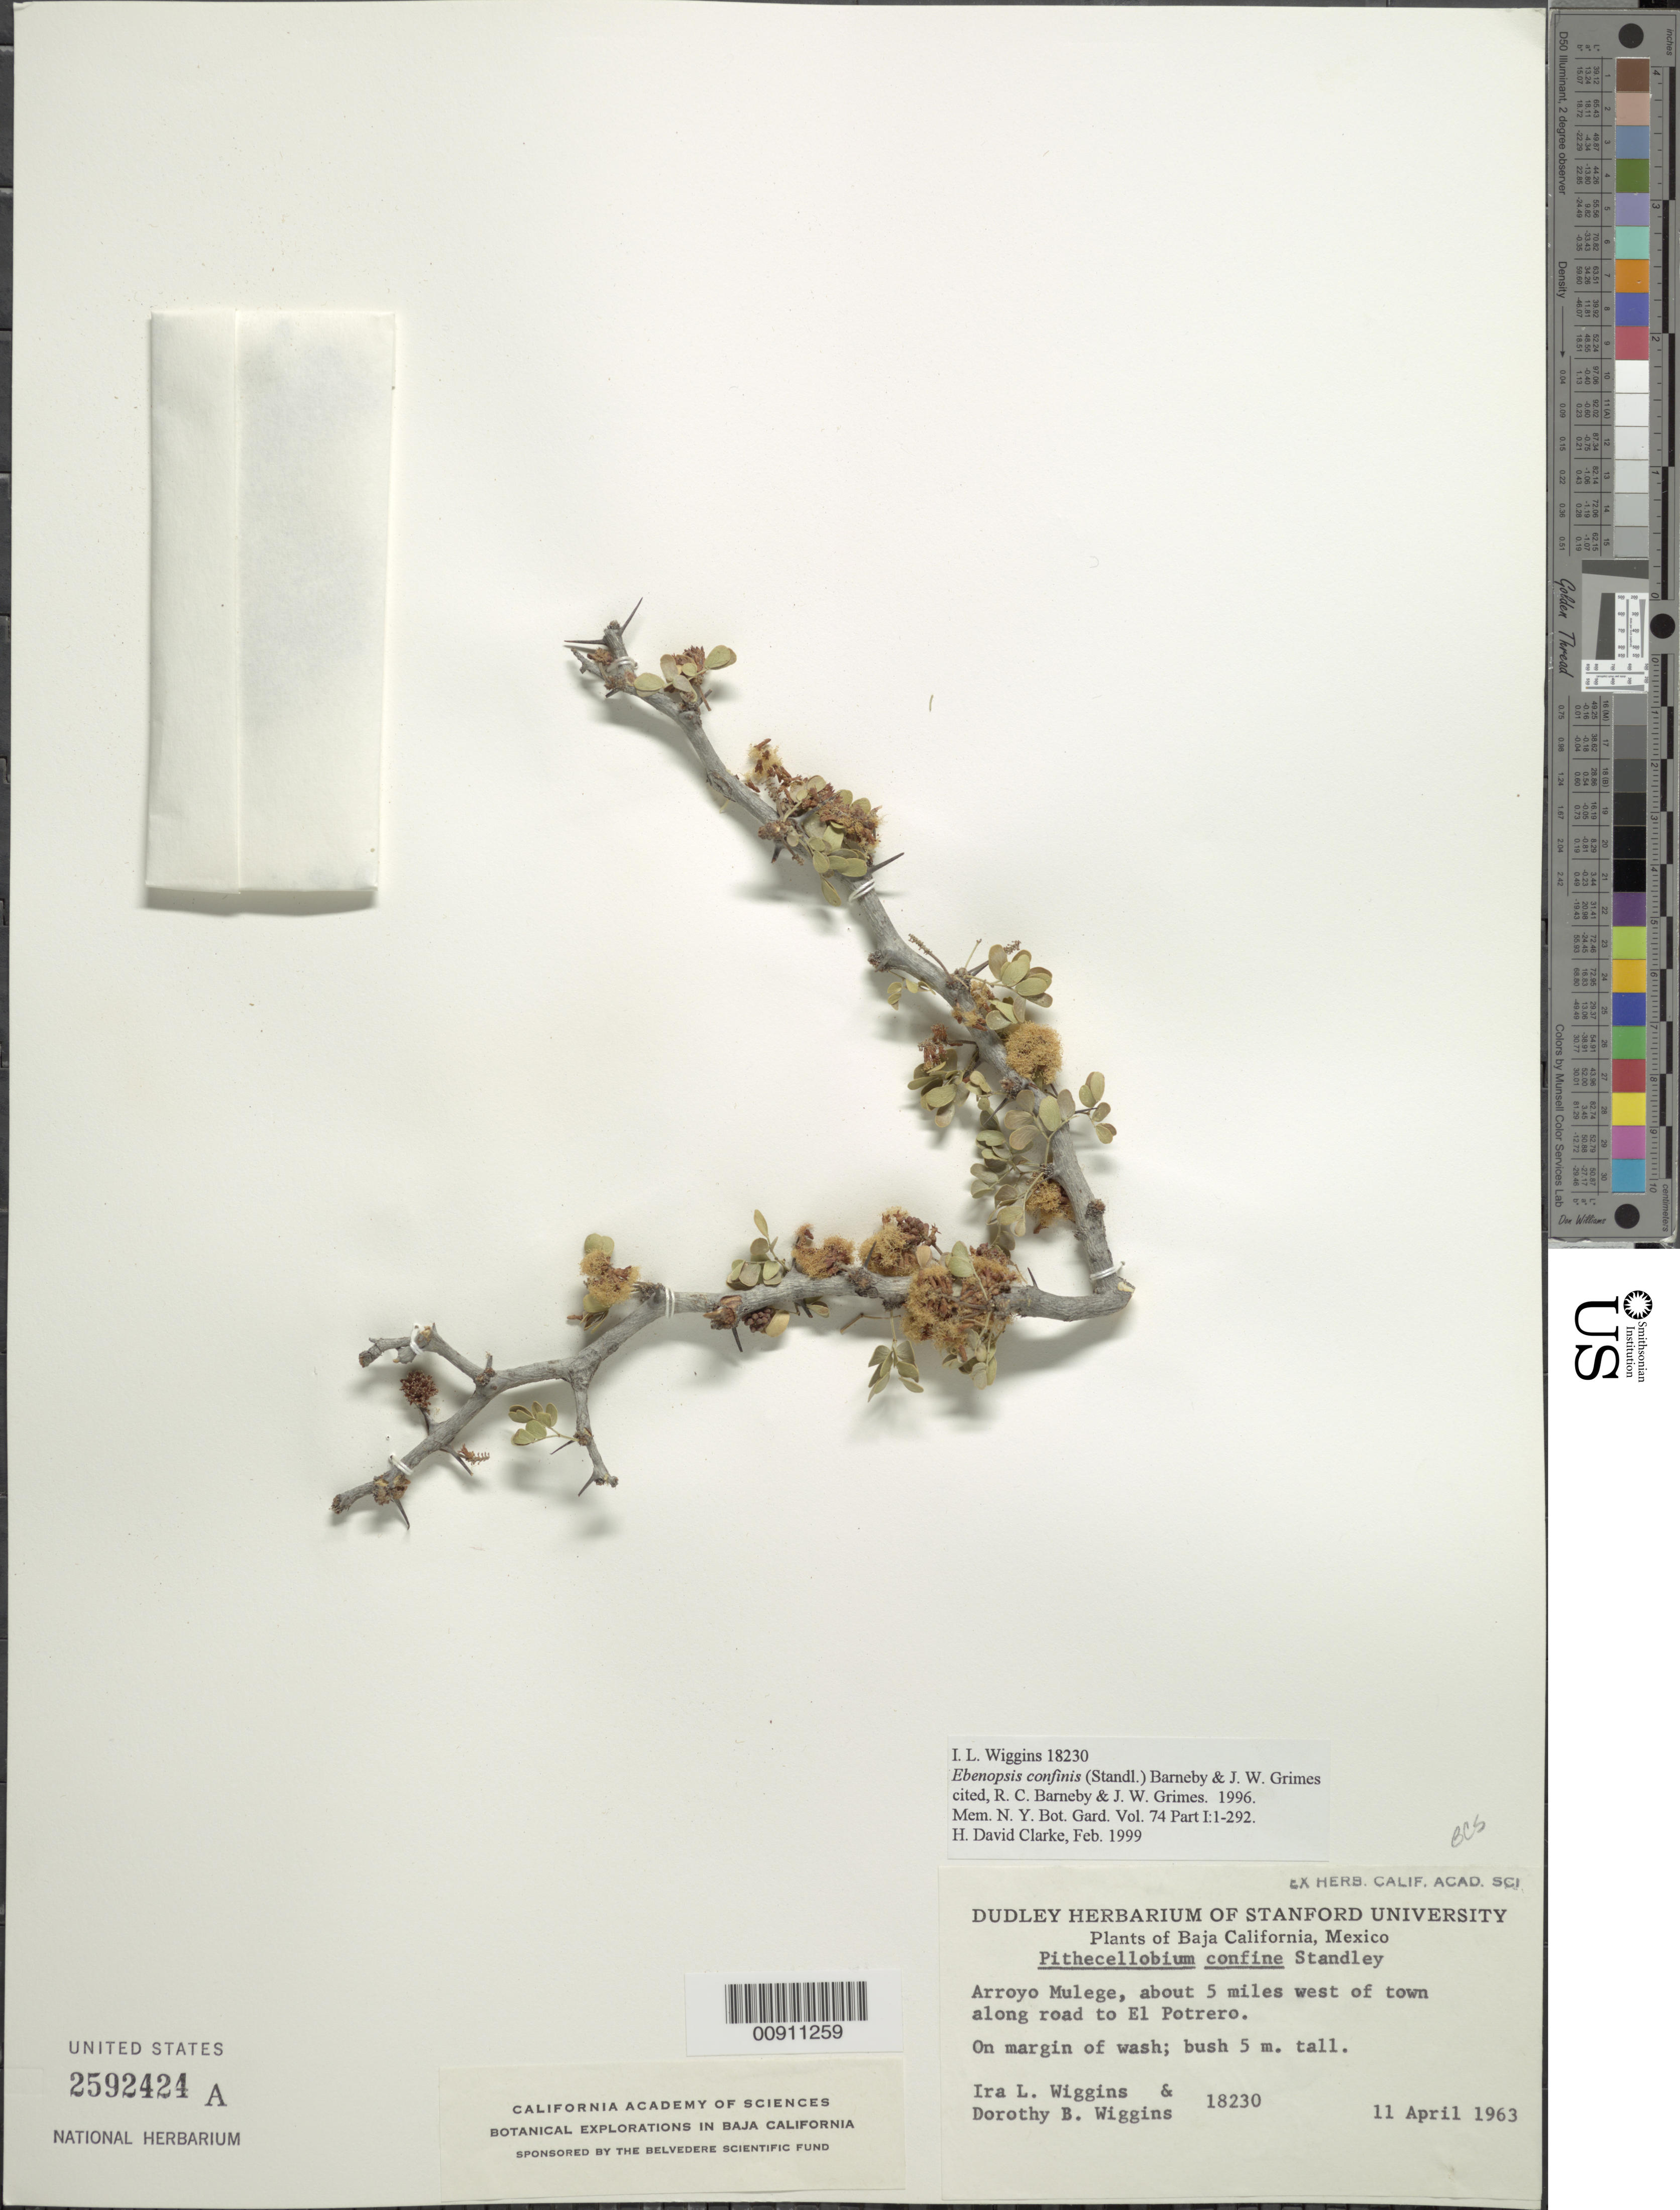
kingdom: Plantae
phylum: Tracheophyta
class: Magnoliopsida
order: Fabales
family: Fabaceae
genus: Ebenopsis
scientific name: Ebenopsis confinis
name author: (Standl.) Britton & Rose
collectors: I. L. Wiggins & D. B. Wiggins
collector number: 18230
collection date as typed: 11 Apr 1963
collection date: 1963-04-11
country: Mexico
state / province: Baja California Sur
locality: Arroyo Mulege, about 5 miles west of town along road to El Potrero.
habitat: On margin of wash.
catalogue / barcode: US 2592424A